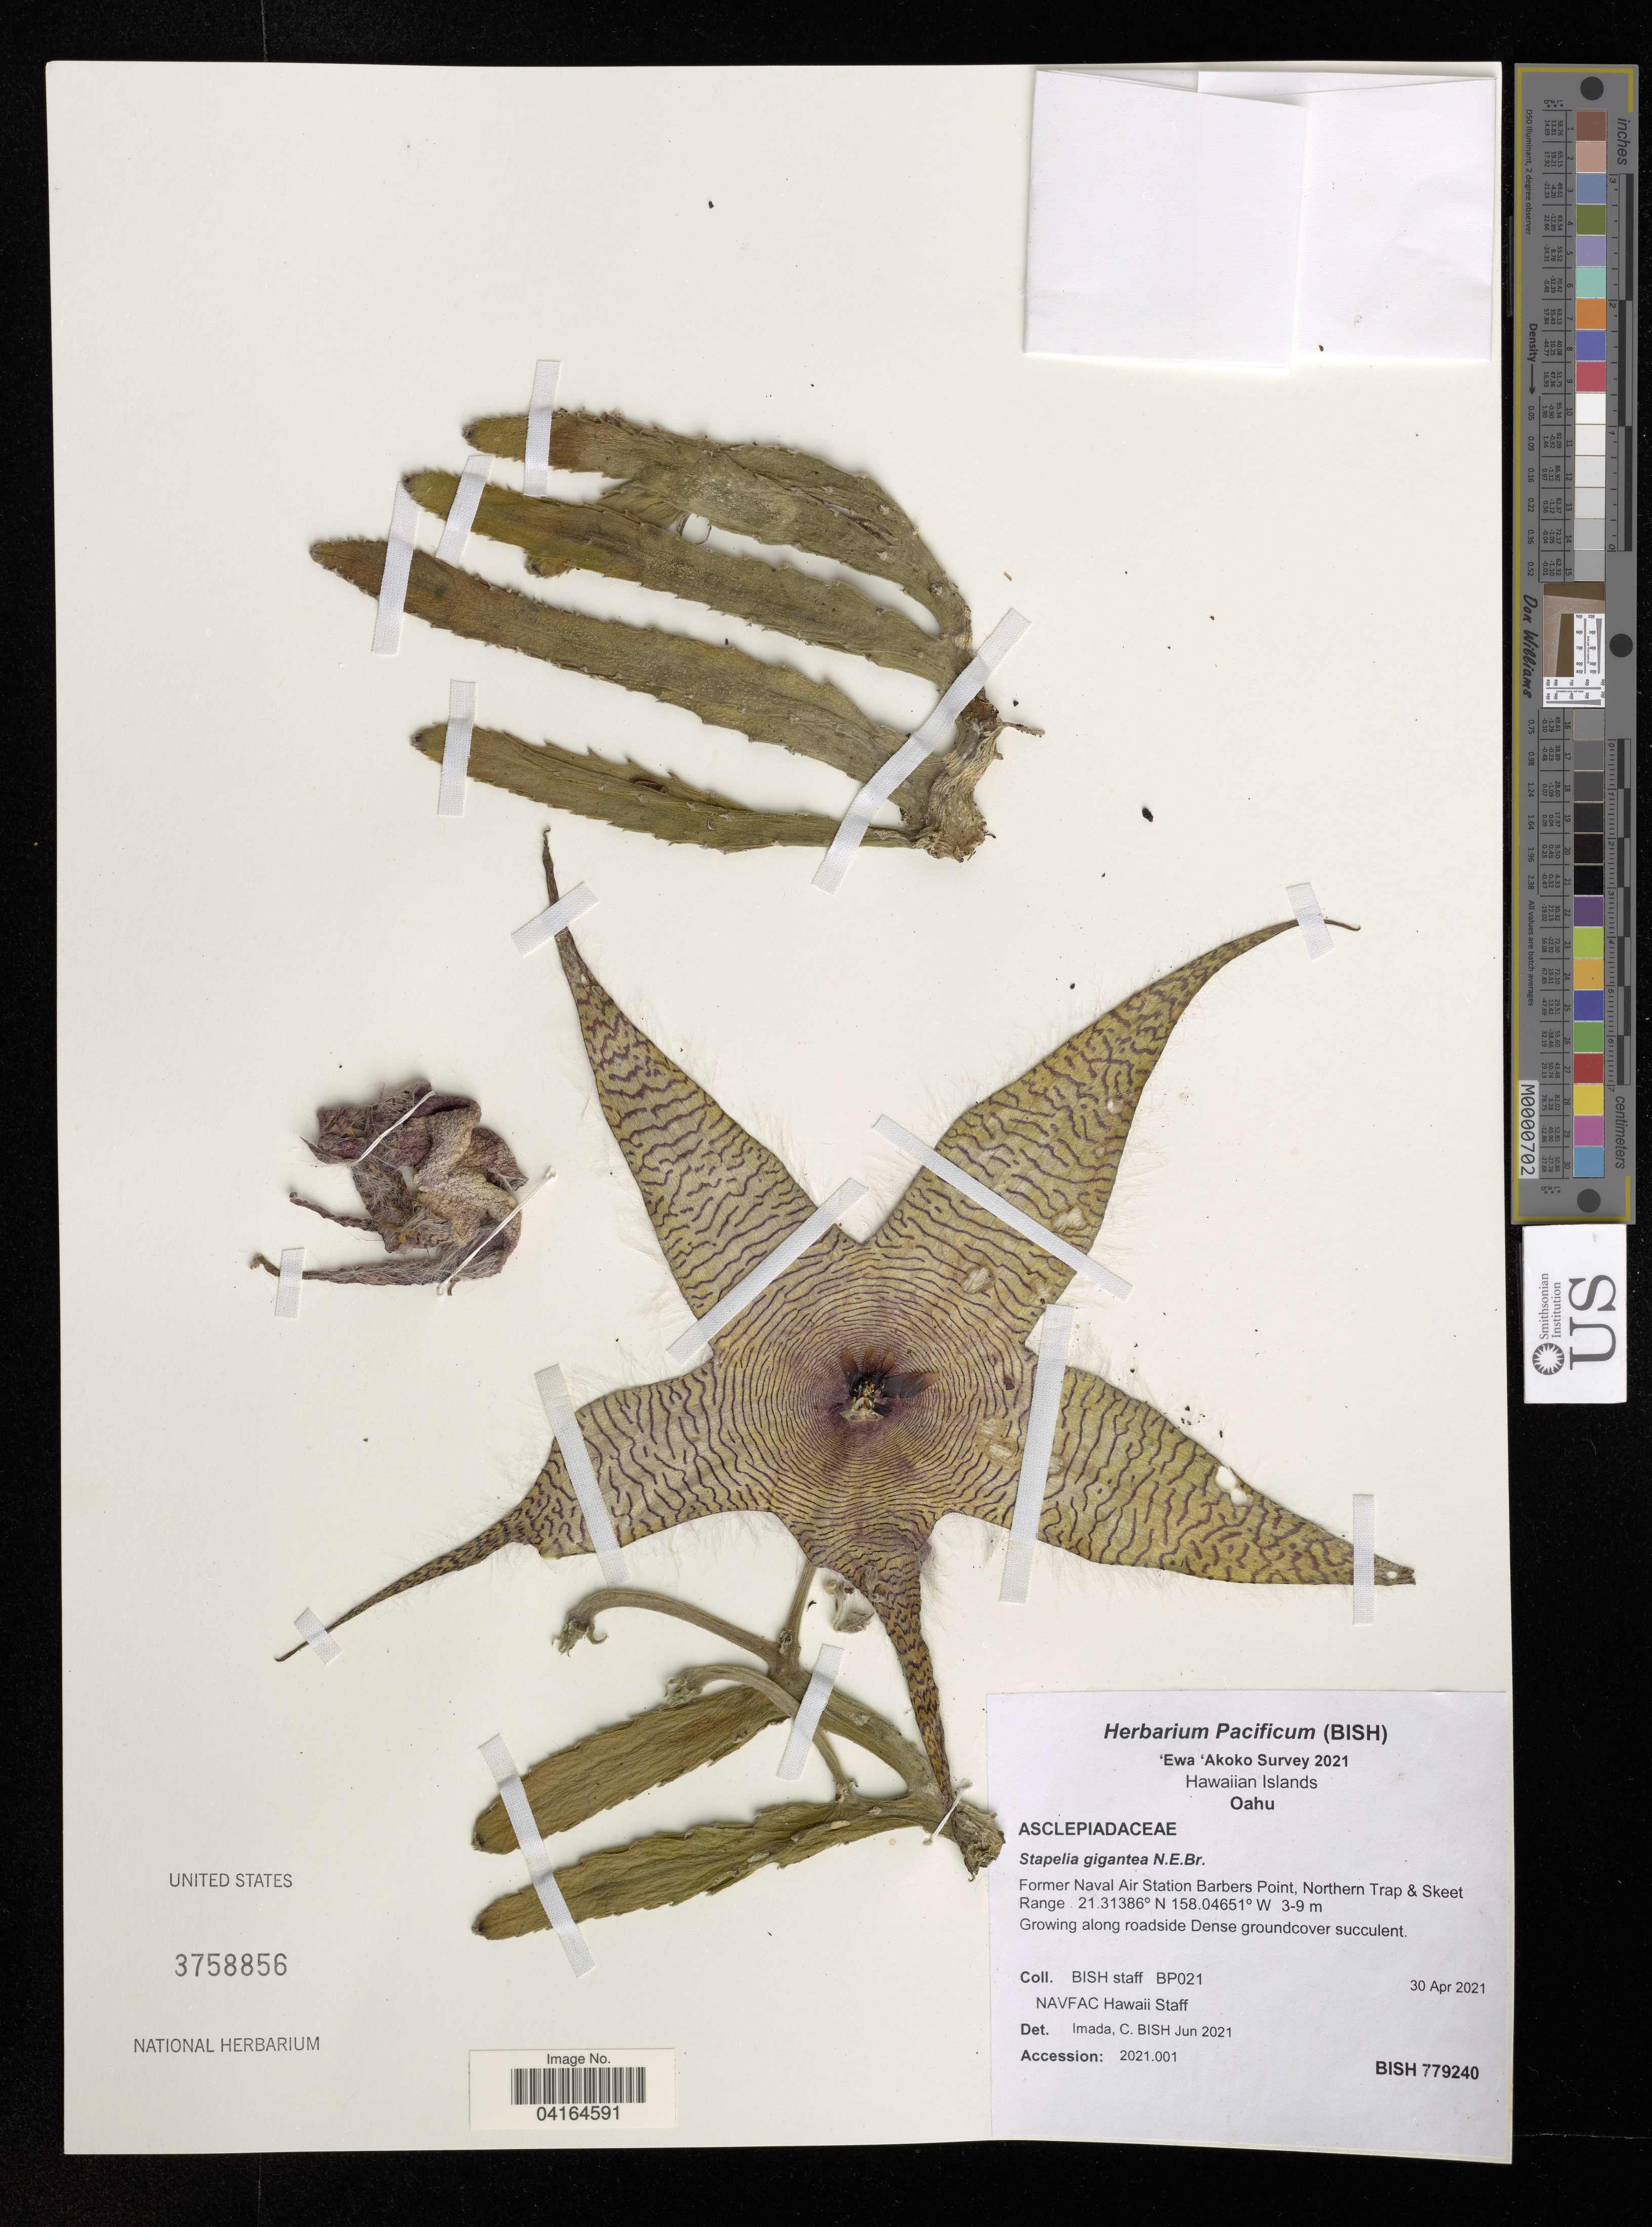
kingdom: Plantae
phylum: Tracheophyta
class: Magnoliopsida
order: Gentianales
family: Apocynaceae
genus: Stapelia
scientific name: Stapelia gigantea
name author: N.E. Br.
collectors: Bernice P. Bishop Museum & N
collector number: BP021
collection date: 2021-04-30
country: United States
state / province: Hawaii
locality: Hawaiian Islands. Oahu. Former Naval Air Station Barbers Point, Northern Trap & Skeet Range.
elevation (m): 3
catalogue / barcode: US 3758856